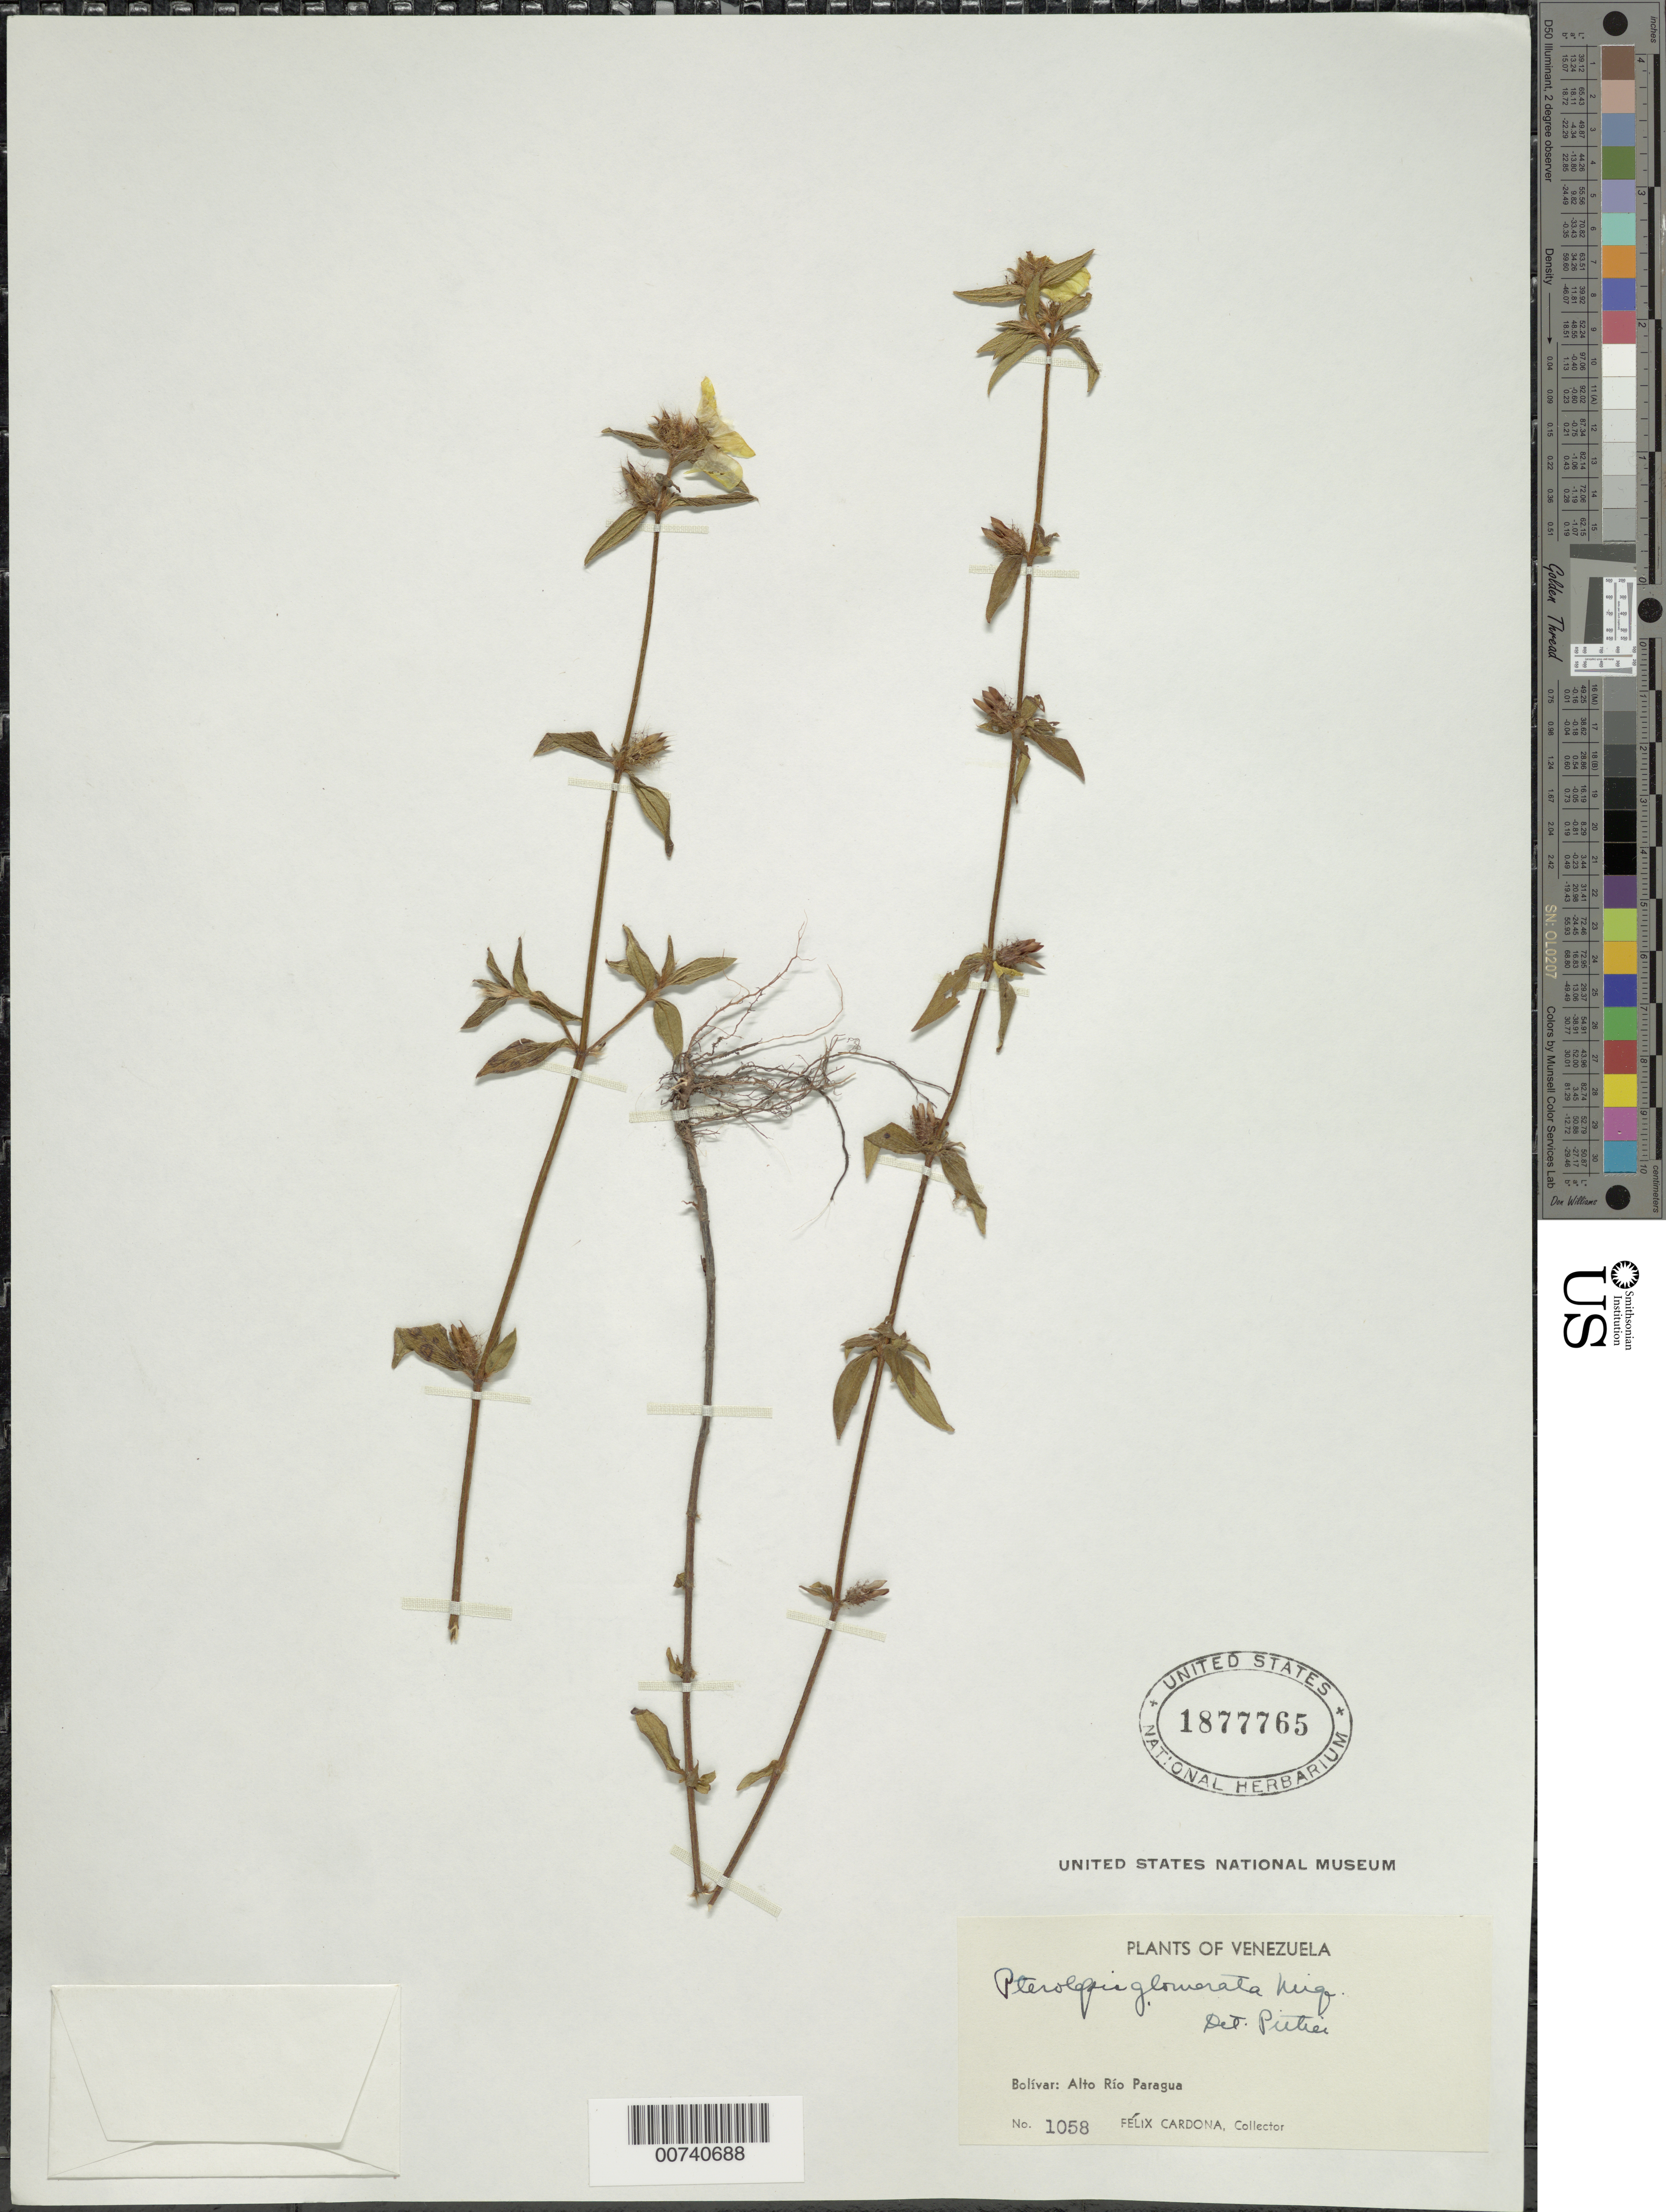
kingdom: Plantae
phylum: Tracheophyta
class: Magnoliopsida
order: Myrtales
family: Melastomataceae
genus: Pterolepis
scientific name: Pterolepis glomerata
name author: (Rottb.) Miq.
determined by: Pittier, Henri F.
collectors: F. Cardona Puig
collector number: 1058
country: Venezuela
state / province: Bolívar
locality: Alto Río Paragua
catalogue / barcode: US 1877765